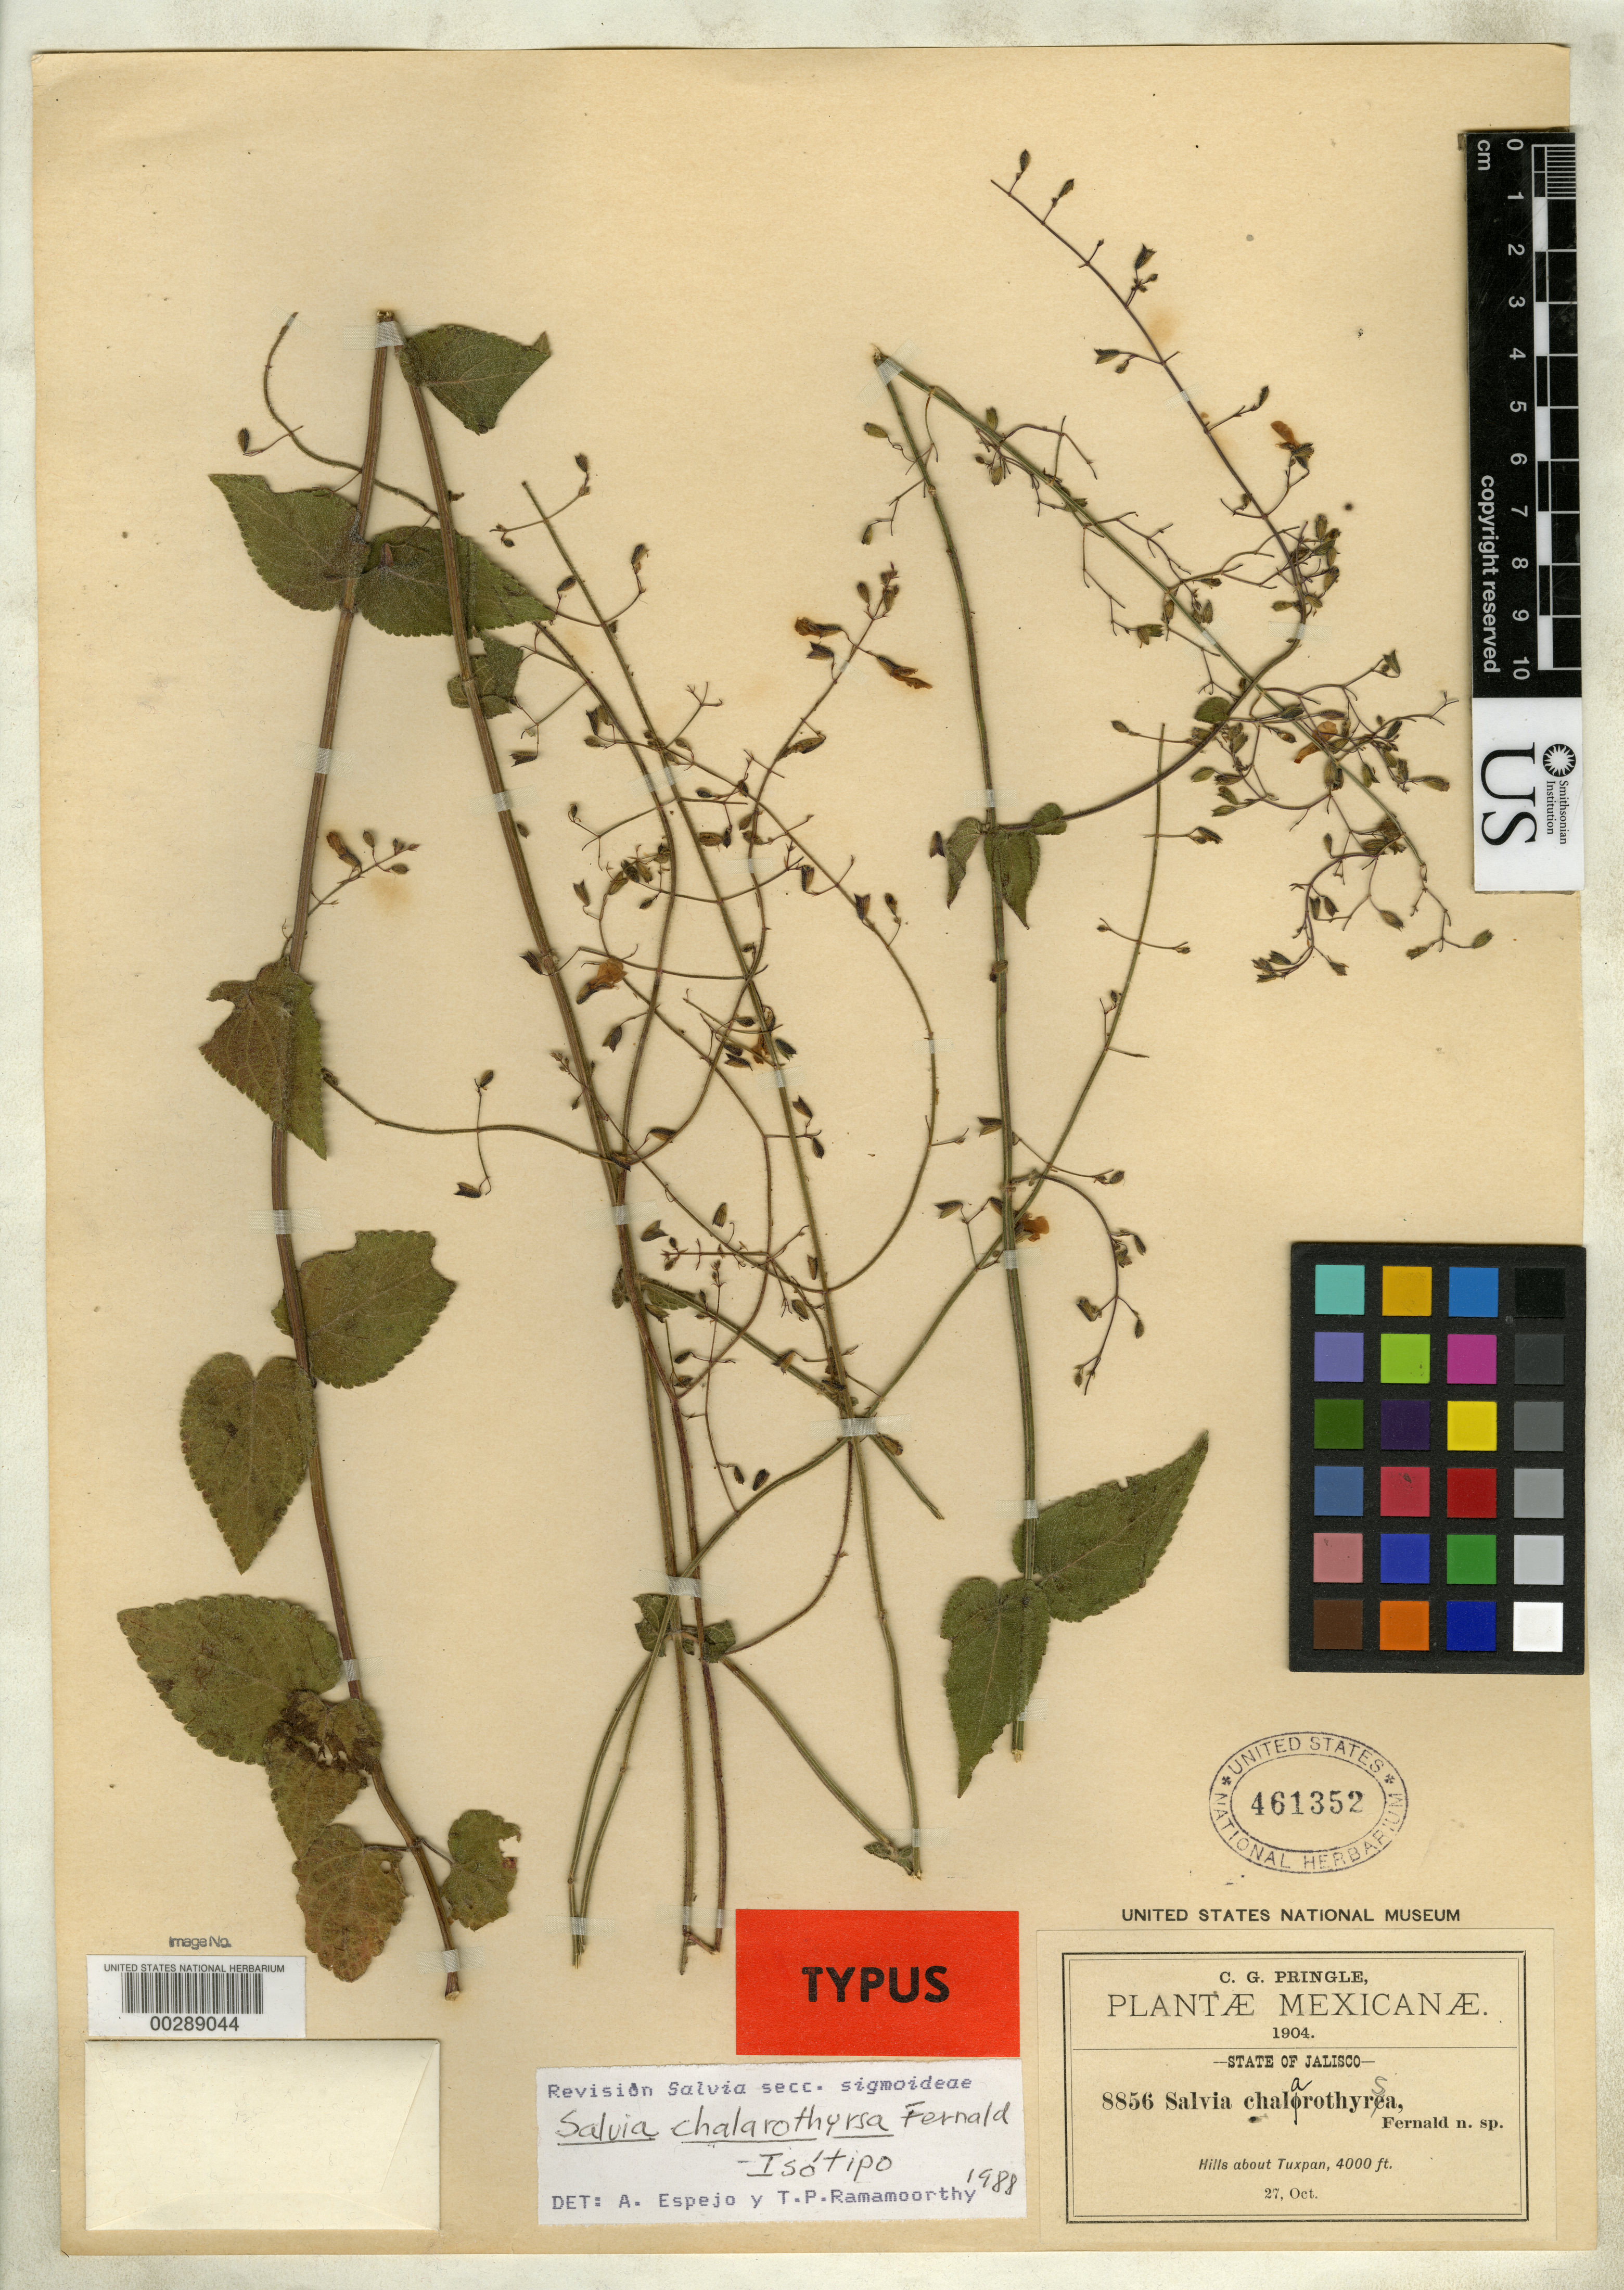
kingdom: Plantae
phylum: Tracheophyta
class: Magnoliopsida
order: Lamiales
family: Lamiaceae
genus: Salvia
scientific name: Salvia chalarothyrsa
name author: Fernald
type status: Isotype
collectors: C. G. Pringle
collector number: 8836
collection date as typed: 27 Oct 1904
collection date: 1904-10-27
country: Mexico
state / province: Jalisco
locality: Hills of Tuxpan.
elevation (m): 1219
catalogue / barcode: US 461352